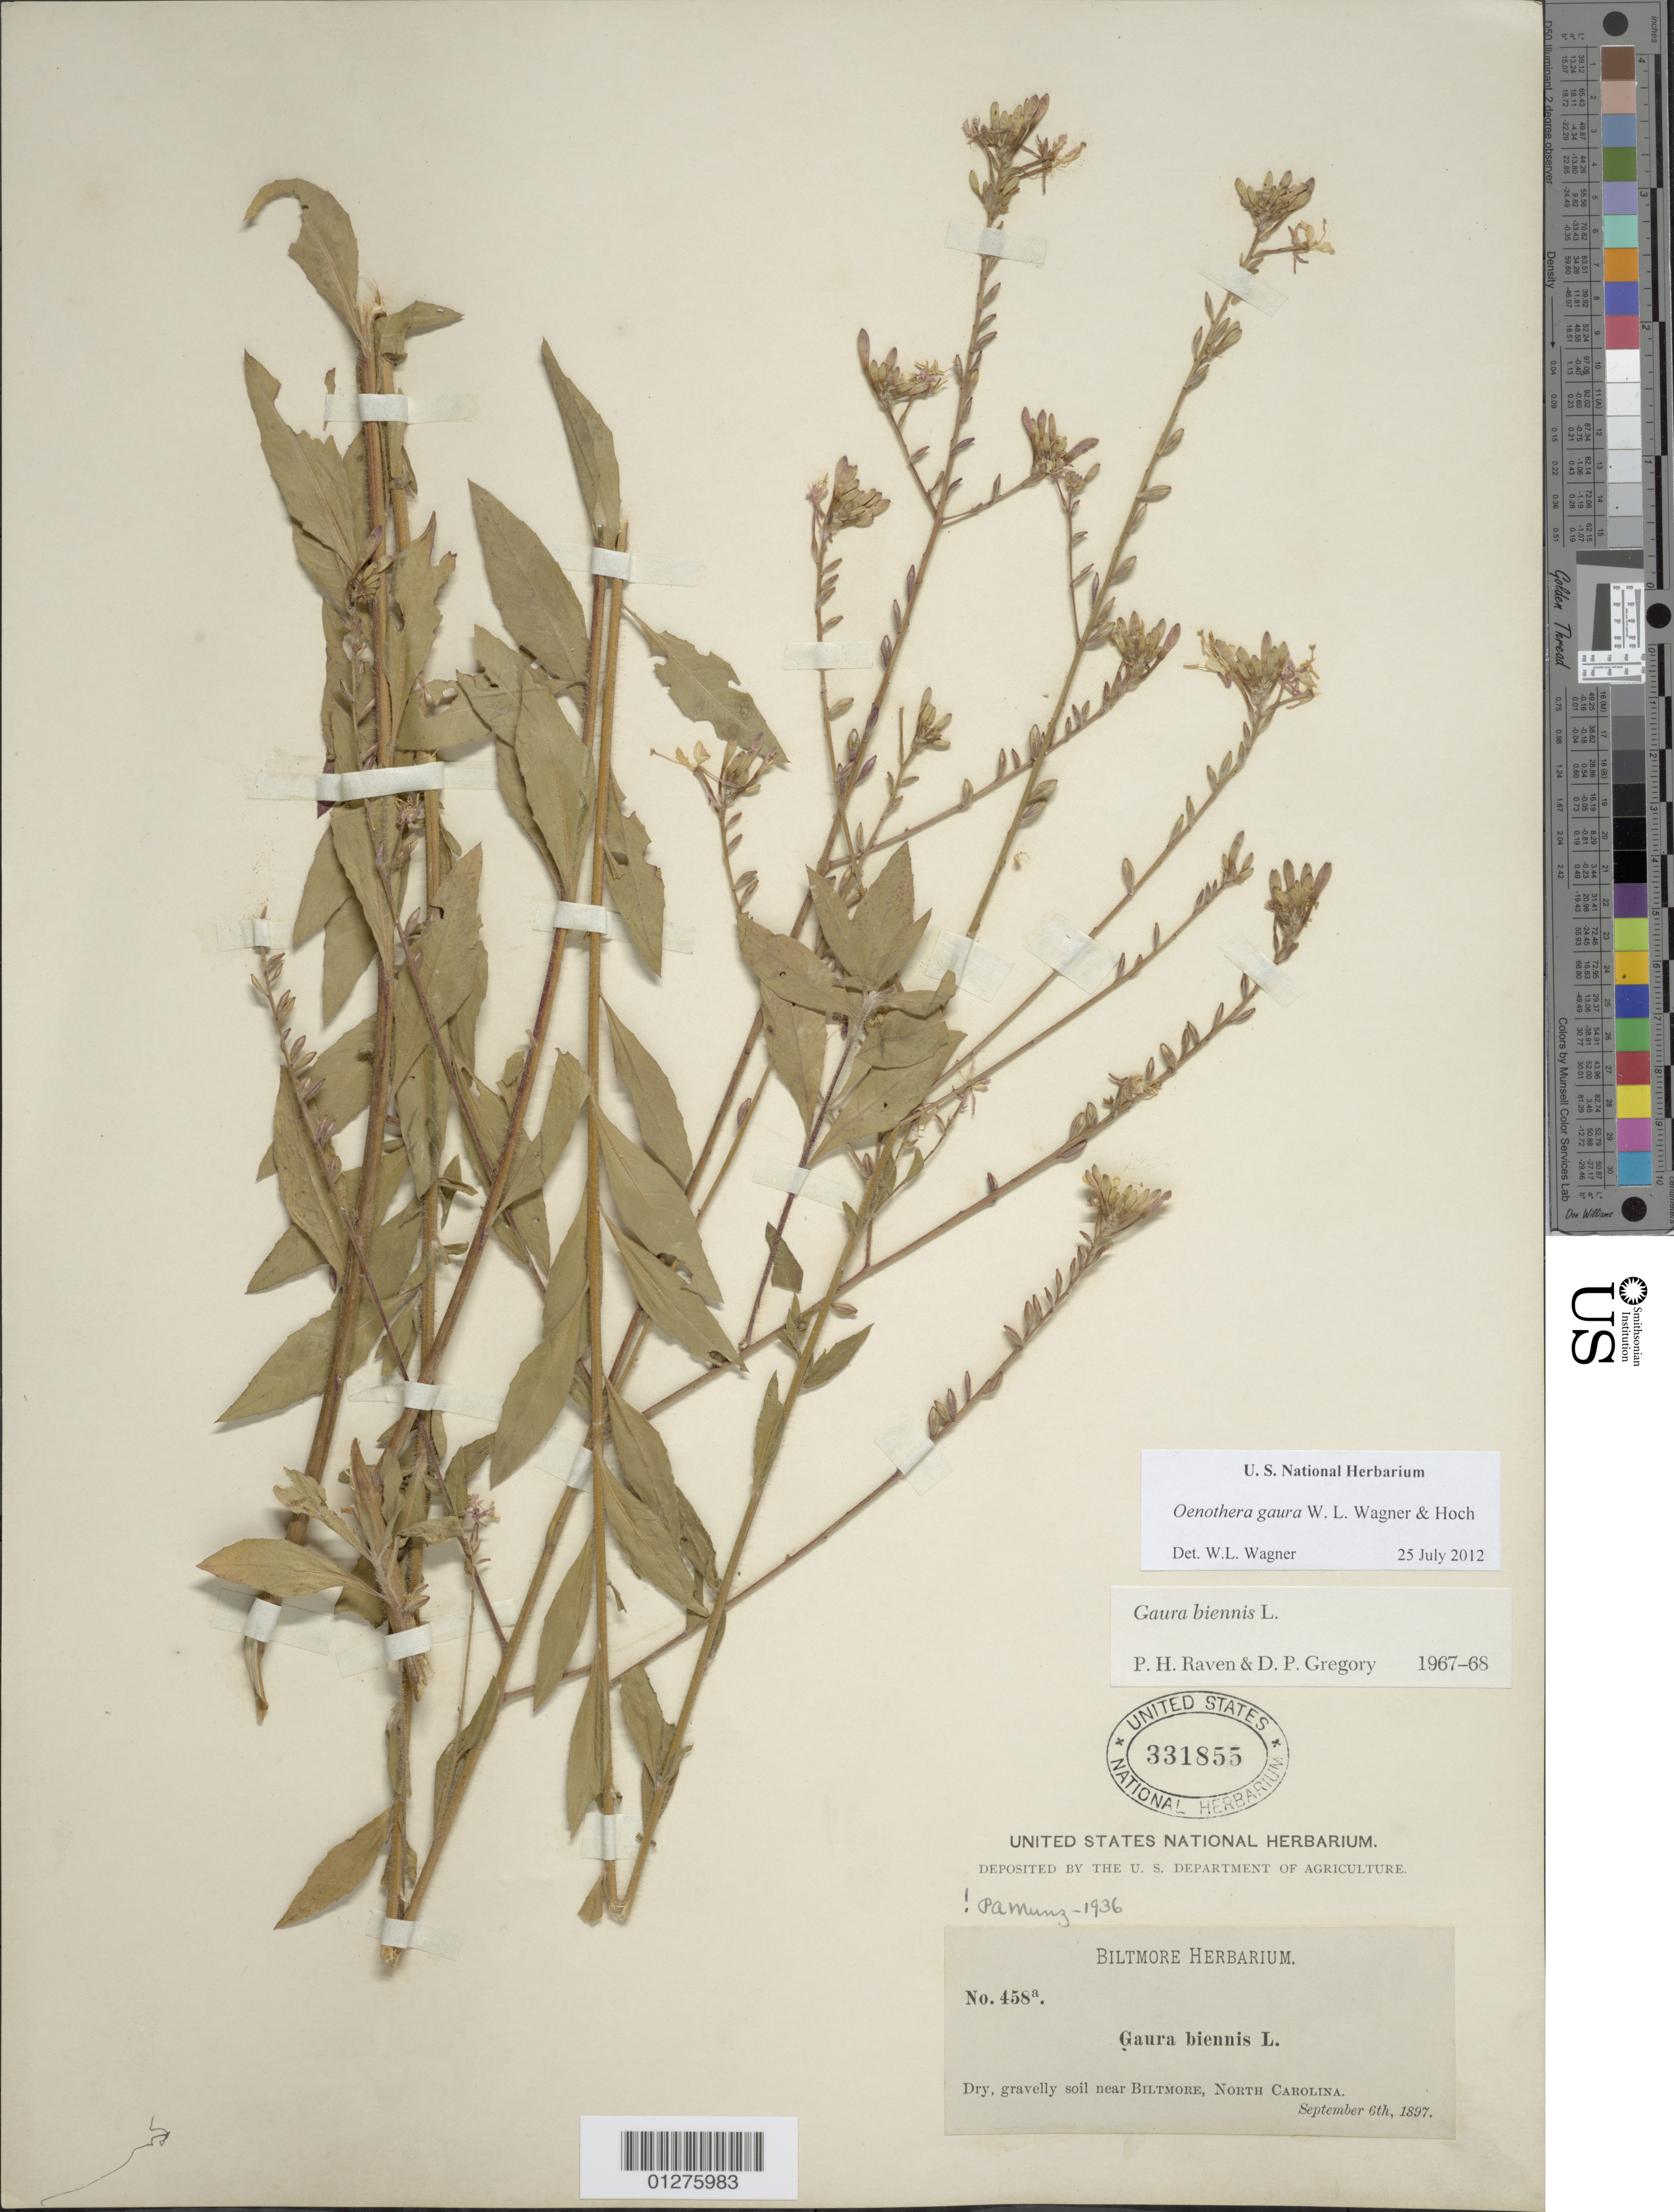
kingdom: Plantae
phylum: Tracheophyta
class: Magnoliopsida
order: Myrtales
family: Onagraceae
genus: Oenothera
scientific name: Oenothera gaura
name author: W.L. Wagner & Hoch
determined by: Wagner, W. L., (BOT), Smithsonian Institution - National Museum of Natural History (UNITED STATES)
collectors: ex herb. Biltmore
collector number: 458a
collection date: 1897-09-06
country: United States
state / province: North Carolina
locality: Near Biltmore.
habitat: Dry, gravelly soil.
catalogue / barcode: US 331855